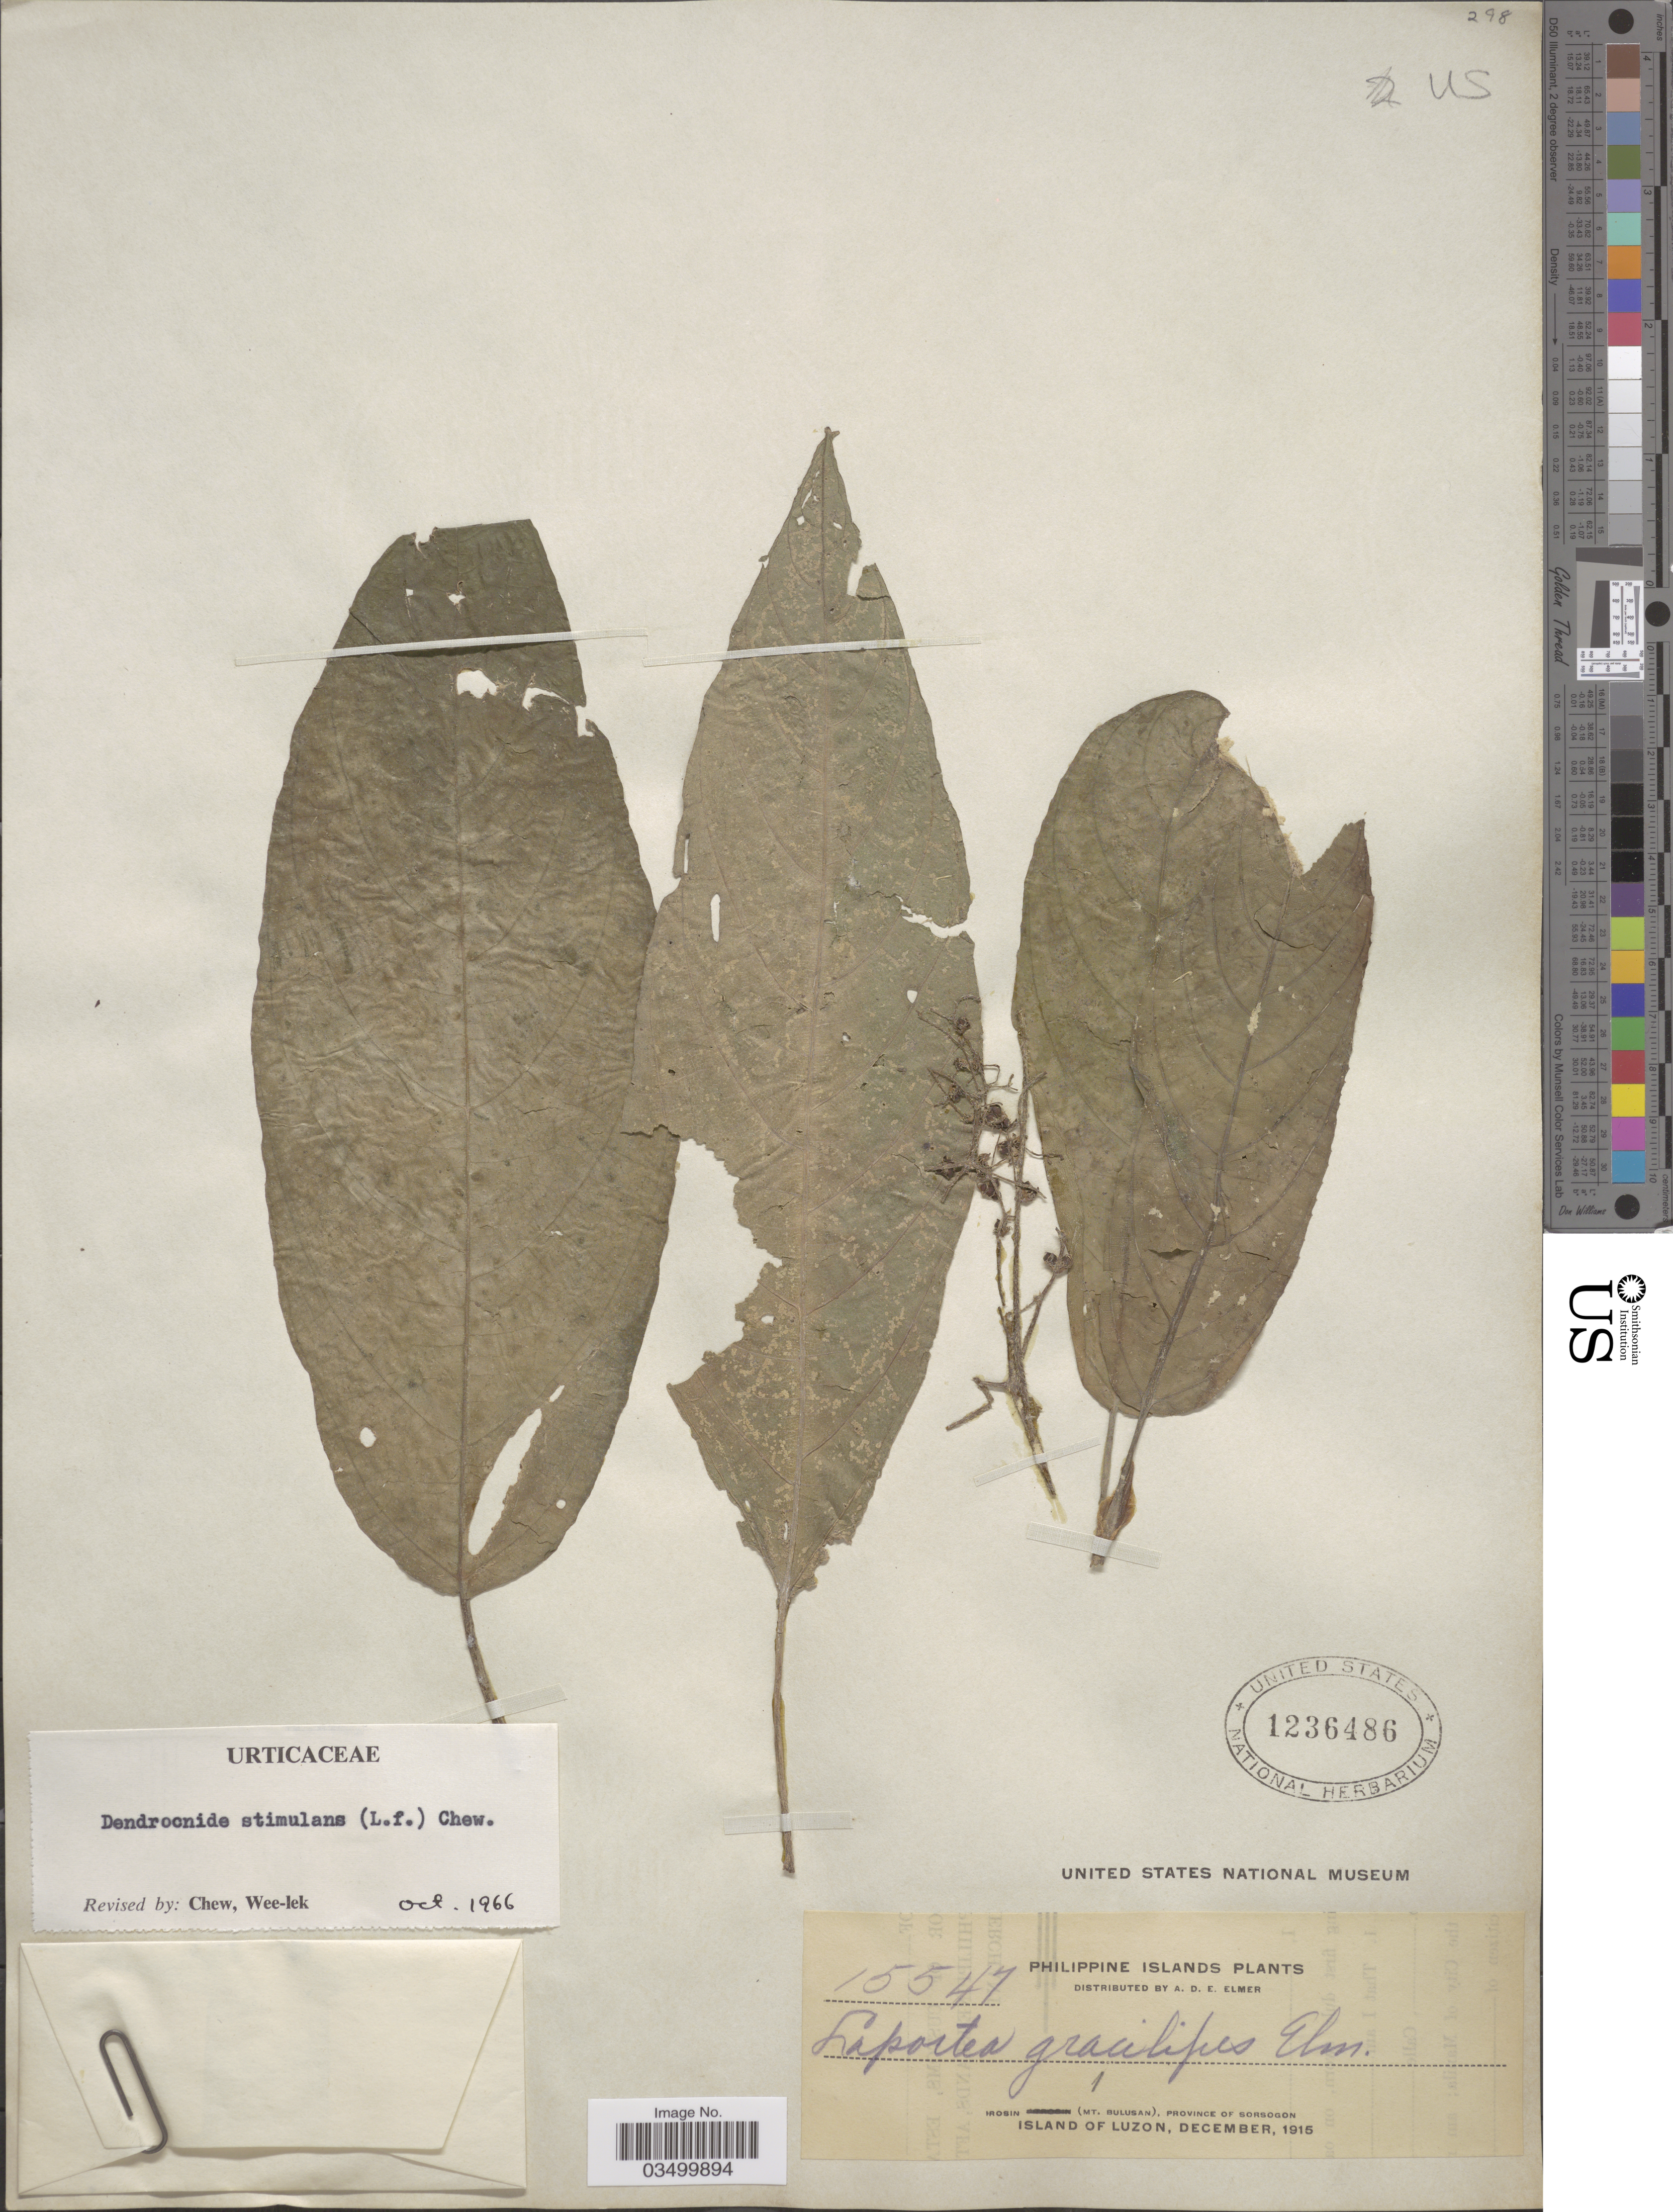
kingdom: Plantae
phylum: Tracheophyta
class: Magnoliopsida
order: Rosales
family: Urticaceae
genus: Dendrocnide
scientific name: Dendrocnide stimulans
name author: (L. f.) Chew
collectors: A. D. E. Elmer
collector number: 15547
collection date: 1915-12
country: Philippines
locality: Philippine Islands. Irosin (Mt. Bulusan), Province of Sorsogon. Island of Luzon.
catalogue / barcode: US 1236486